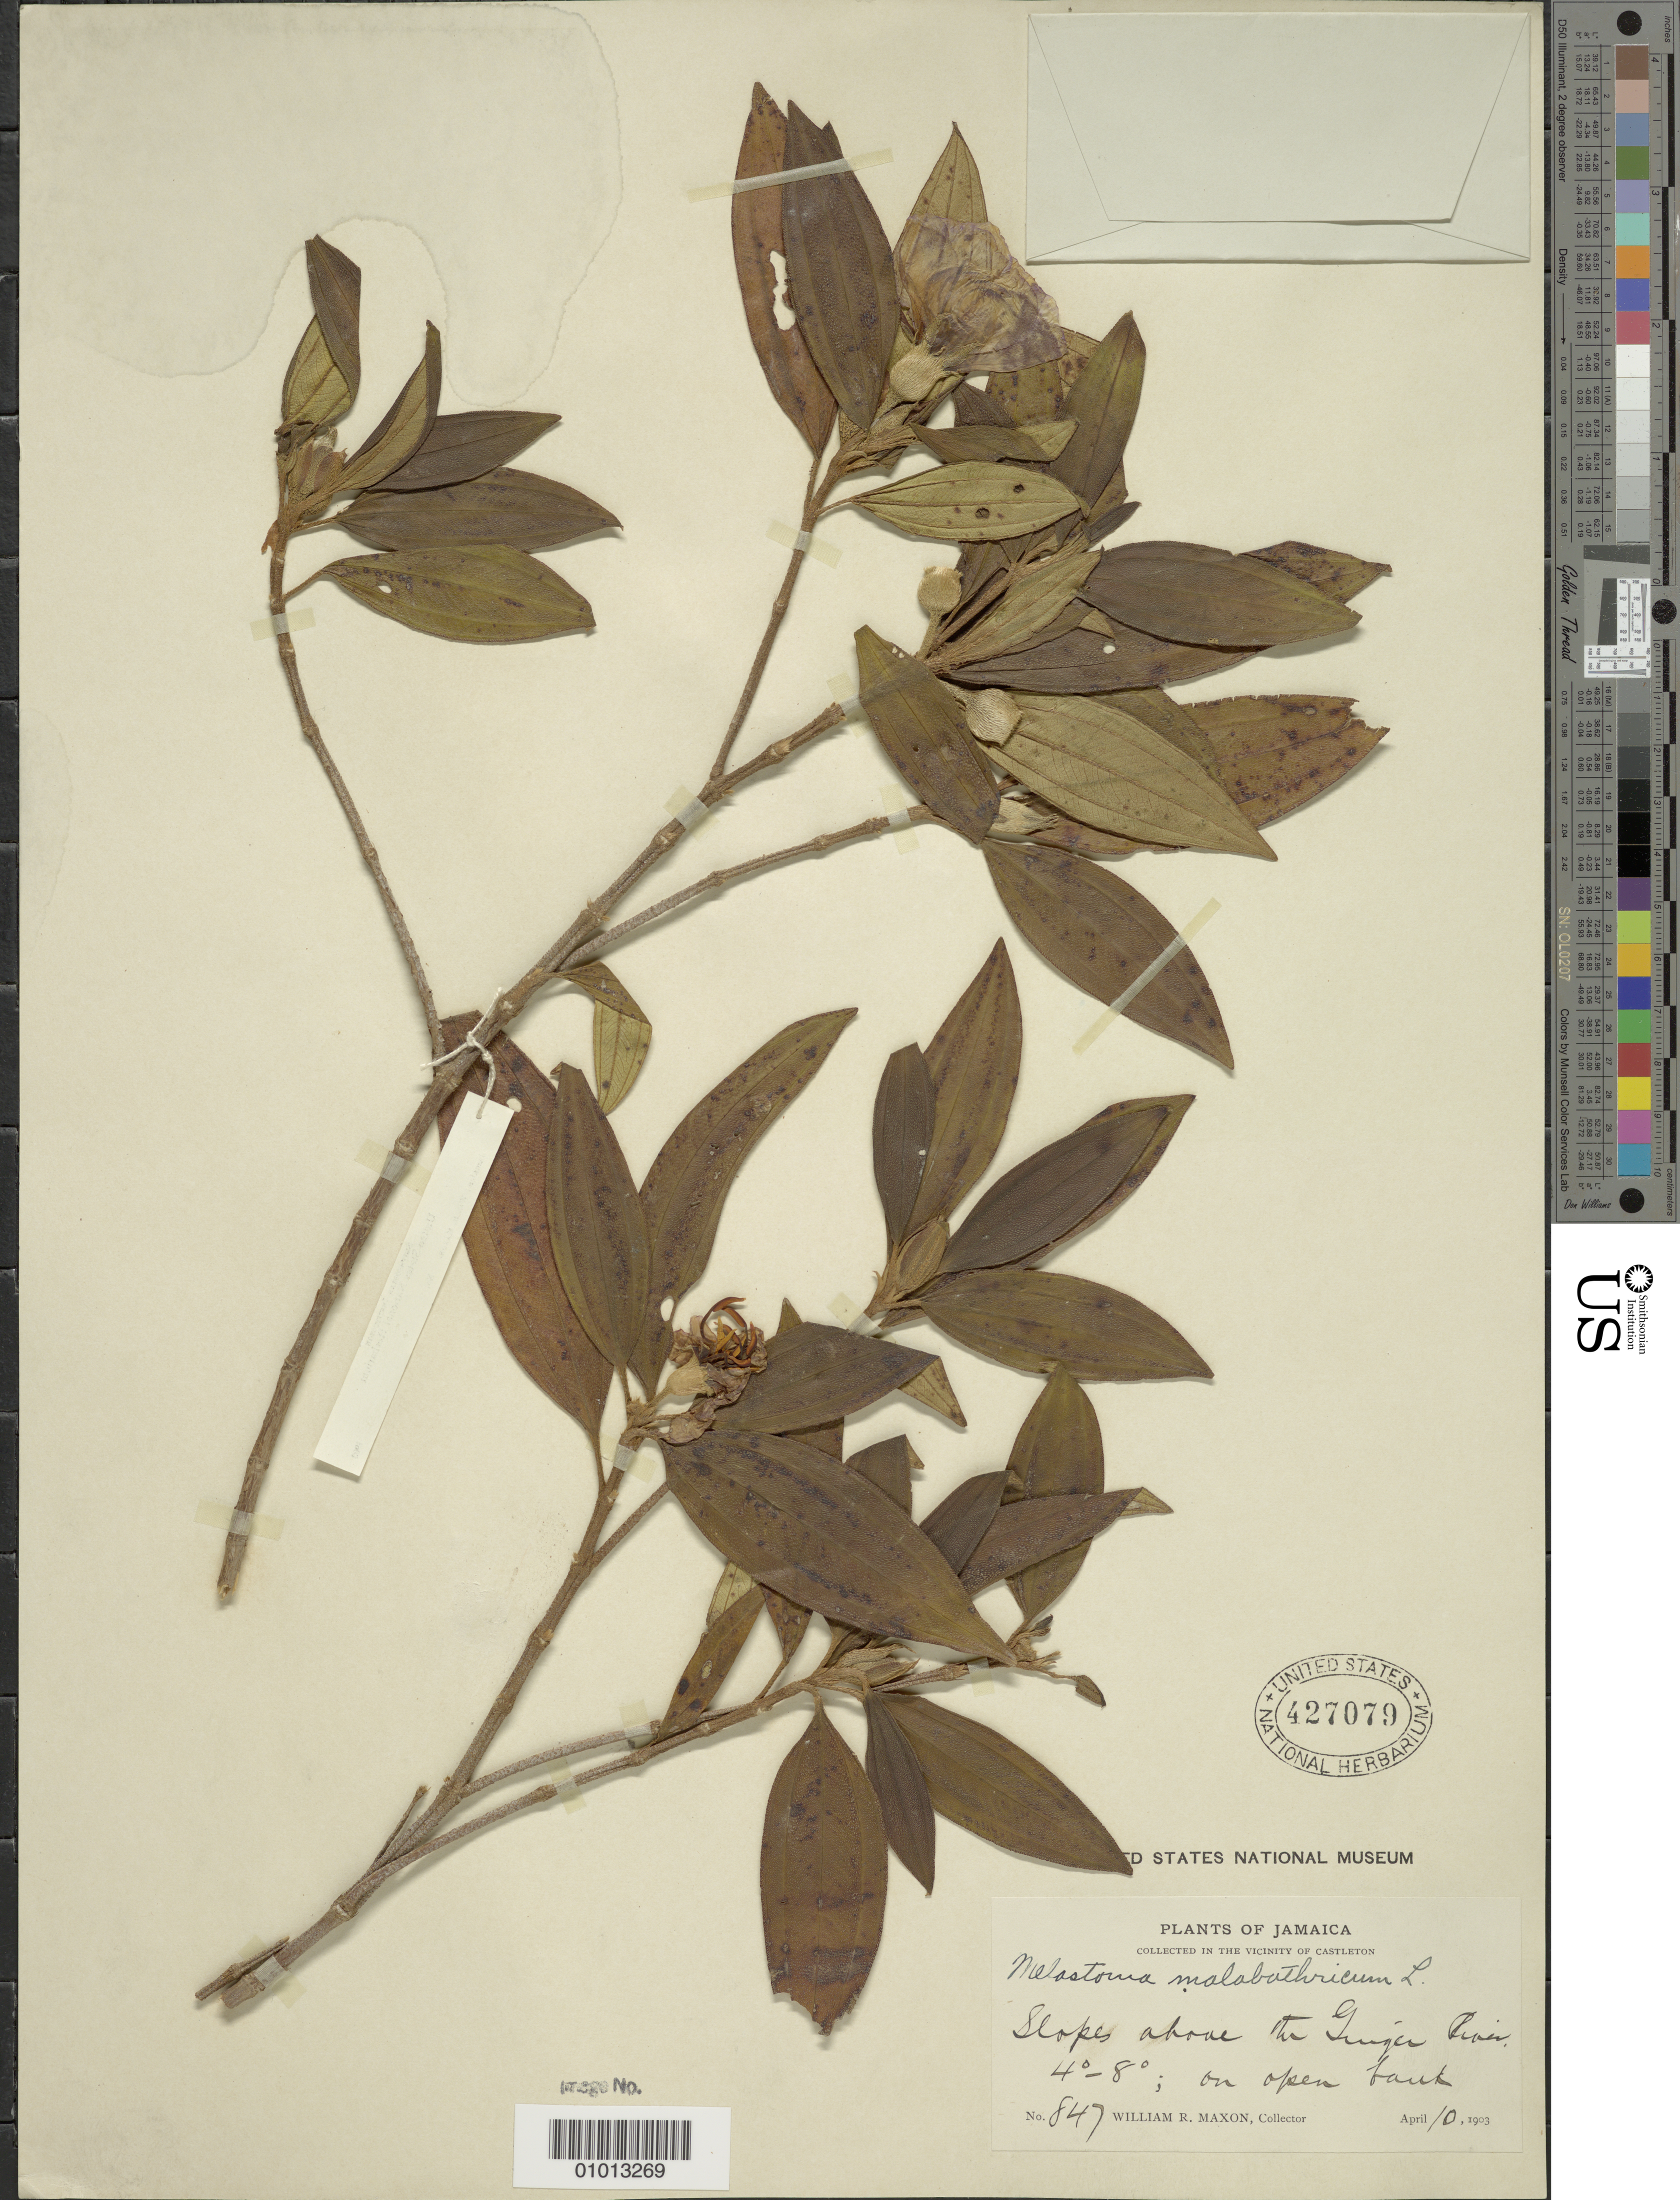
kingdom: Plantae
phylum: Tracheophyta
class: Magnoliopsida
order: Myrtales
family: Melastomataceae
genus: Melastoma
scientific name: Melastoma malabathricum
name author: L.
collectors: W. R. Maxon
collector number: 847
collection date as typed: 10 Apr 1903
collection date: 1903-04-10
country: Jamaica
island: Jamaica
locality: Castleton vicinity, slopes above Ginger River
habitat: On open bank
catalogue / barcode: US 427079